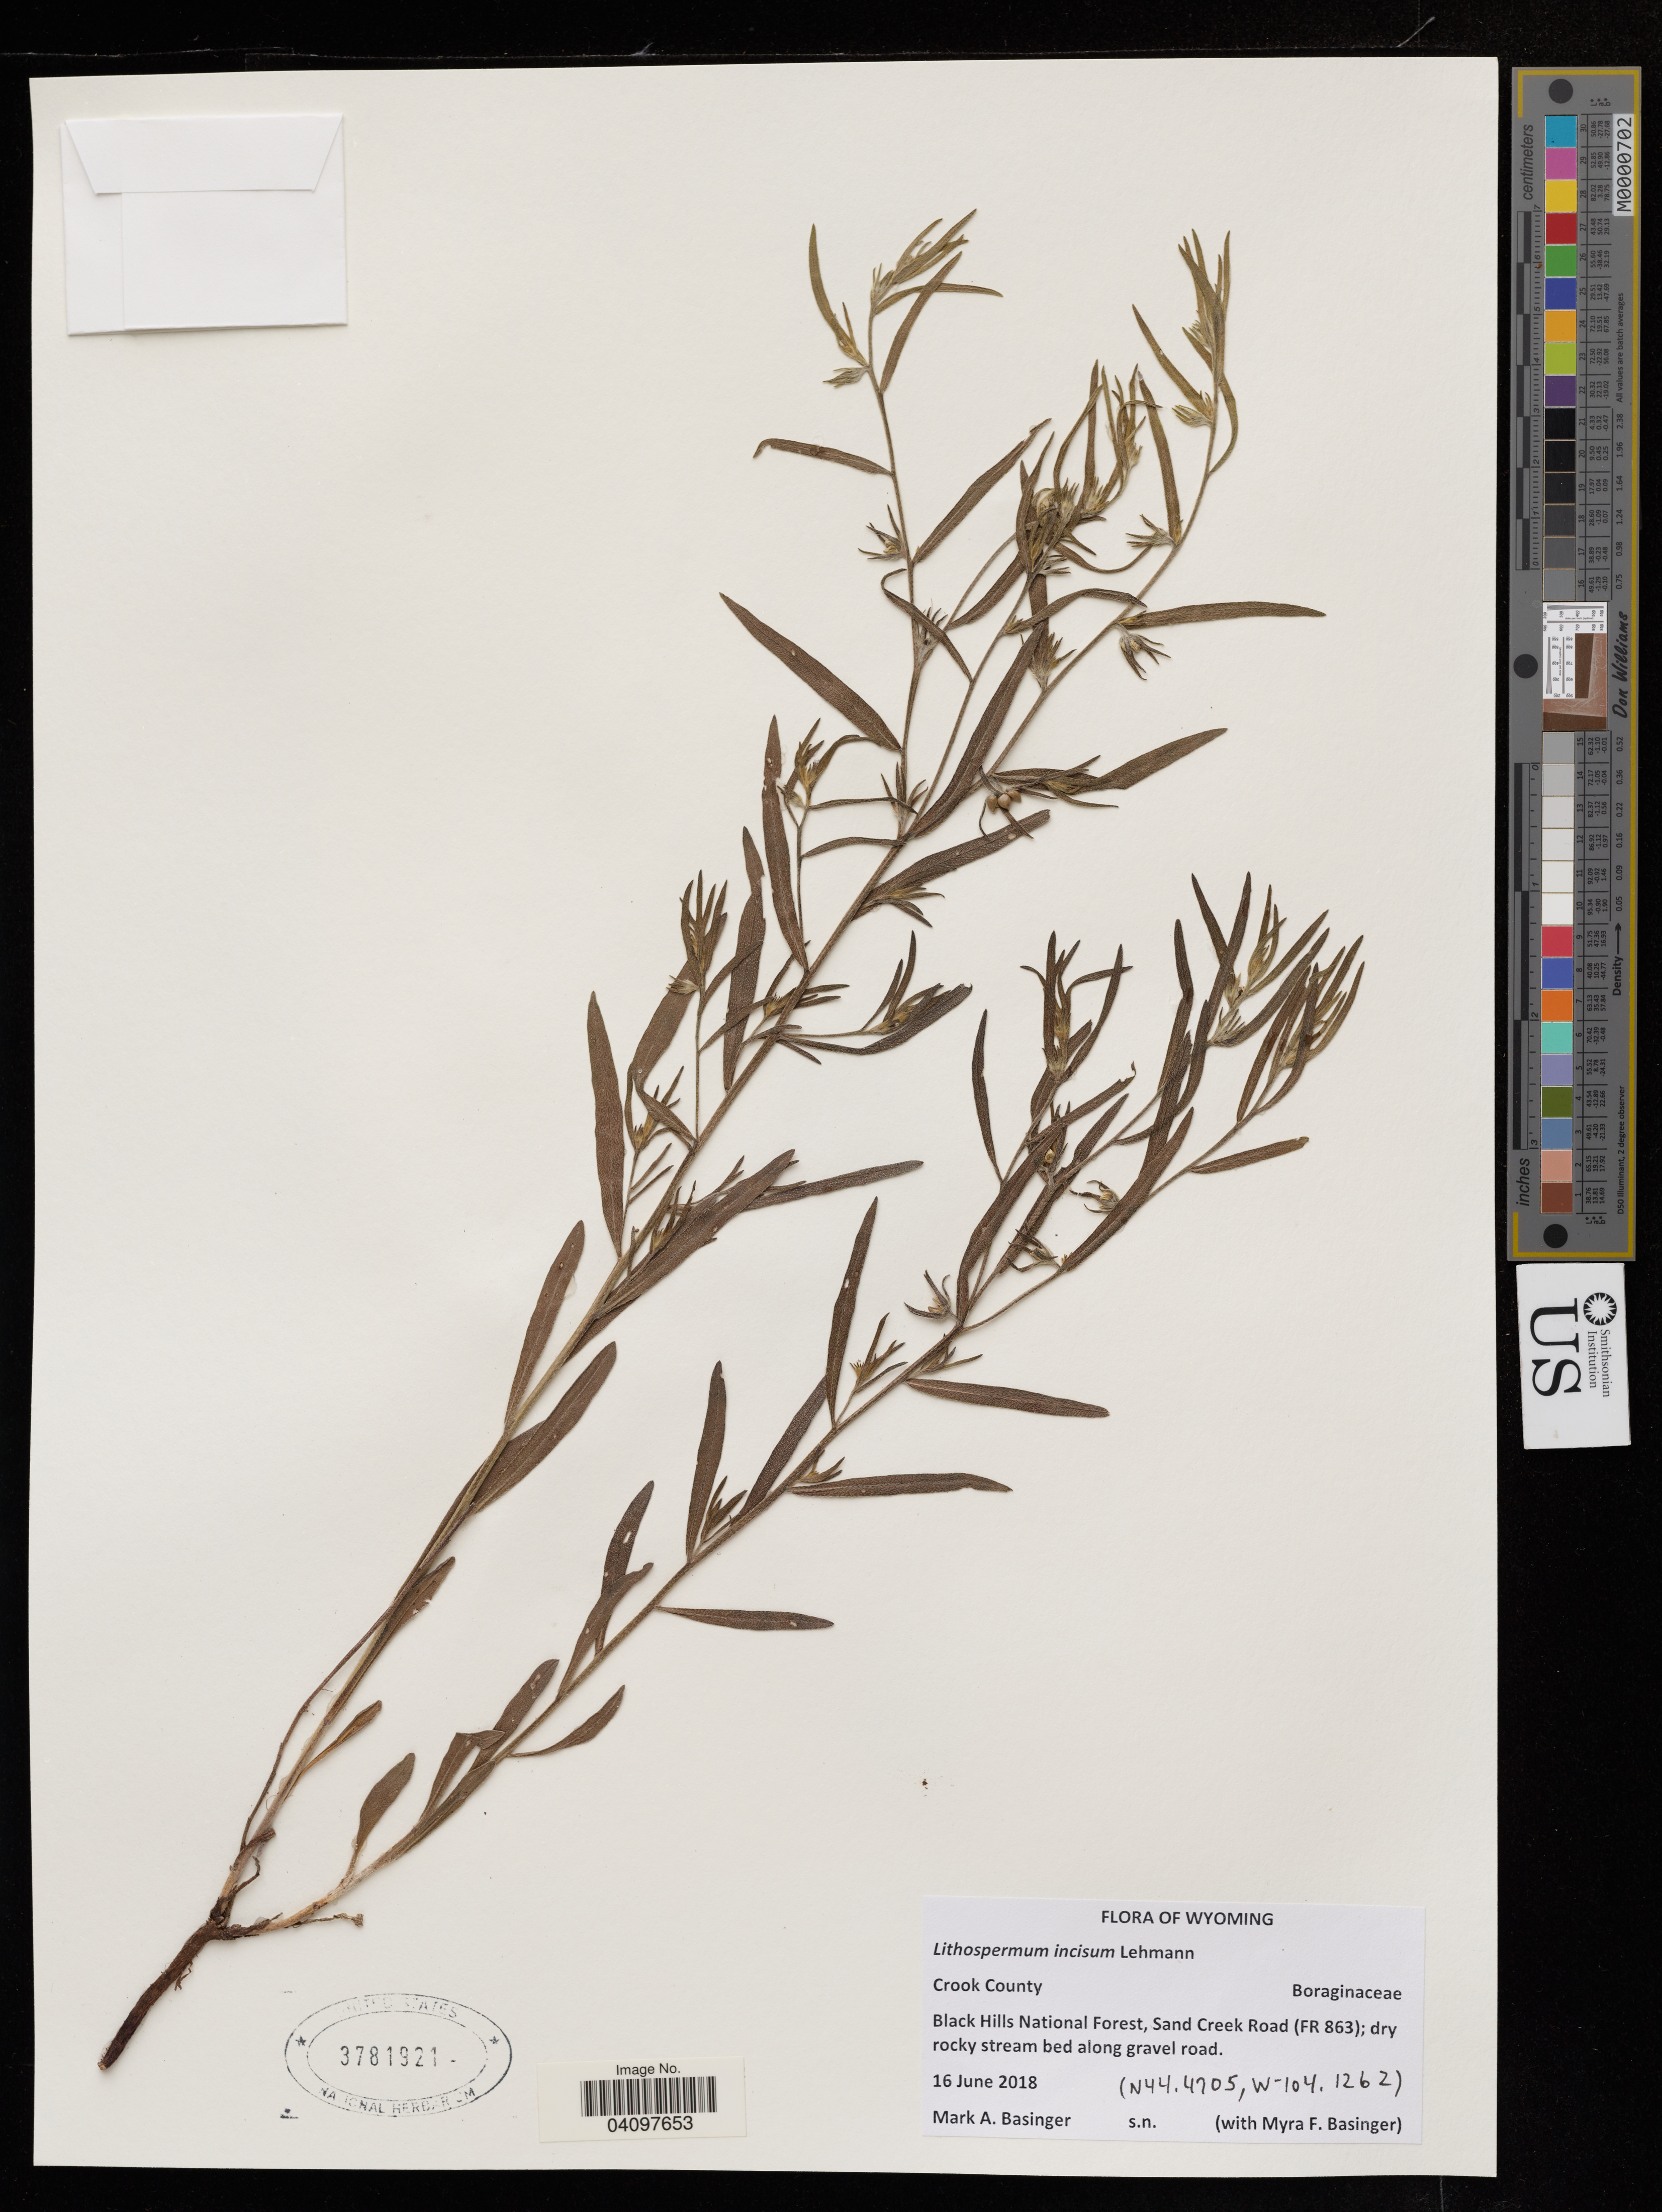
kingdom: Plantae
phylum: Tracheophyta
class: Magnoliopsida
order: Boraginales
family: Boraginaceae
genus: Lithospermum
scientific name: Lithospermum incisum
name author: Lehm.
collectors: M. Basinger & M. Basinger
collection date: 2018-06-16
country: United States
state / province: Wyoming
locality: Crook County. Black Hills National Forest.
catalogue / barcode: US 3781921